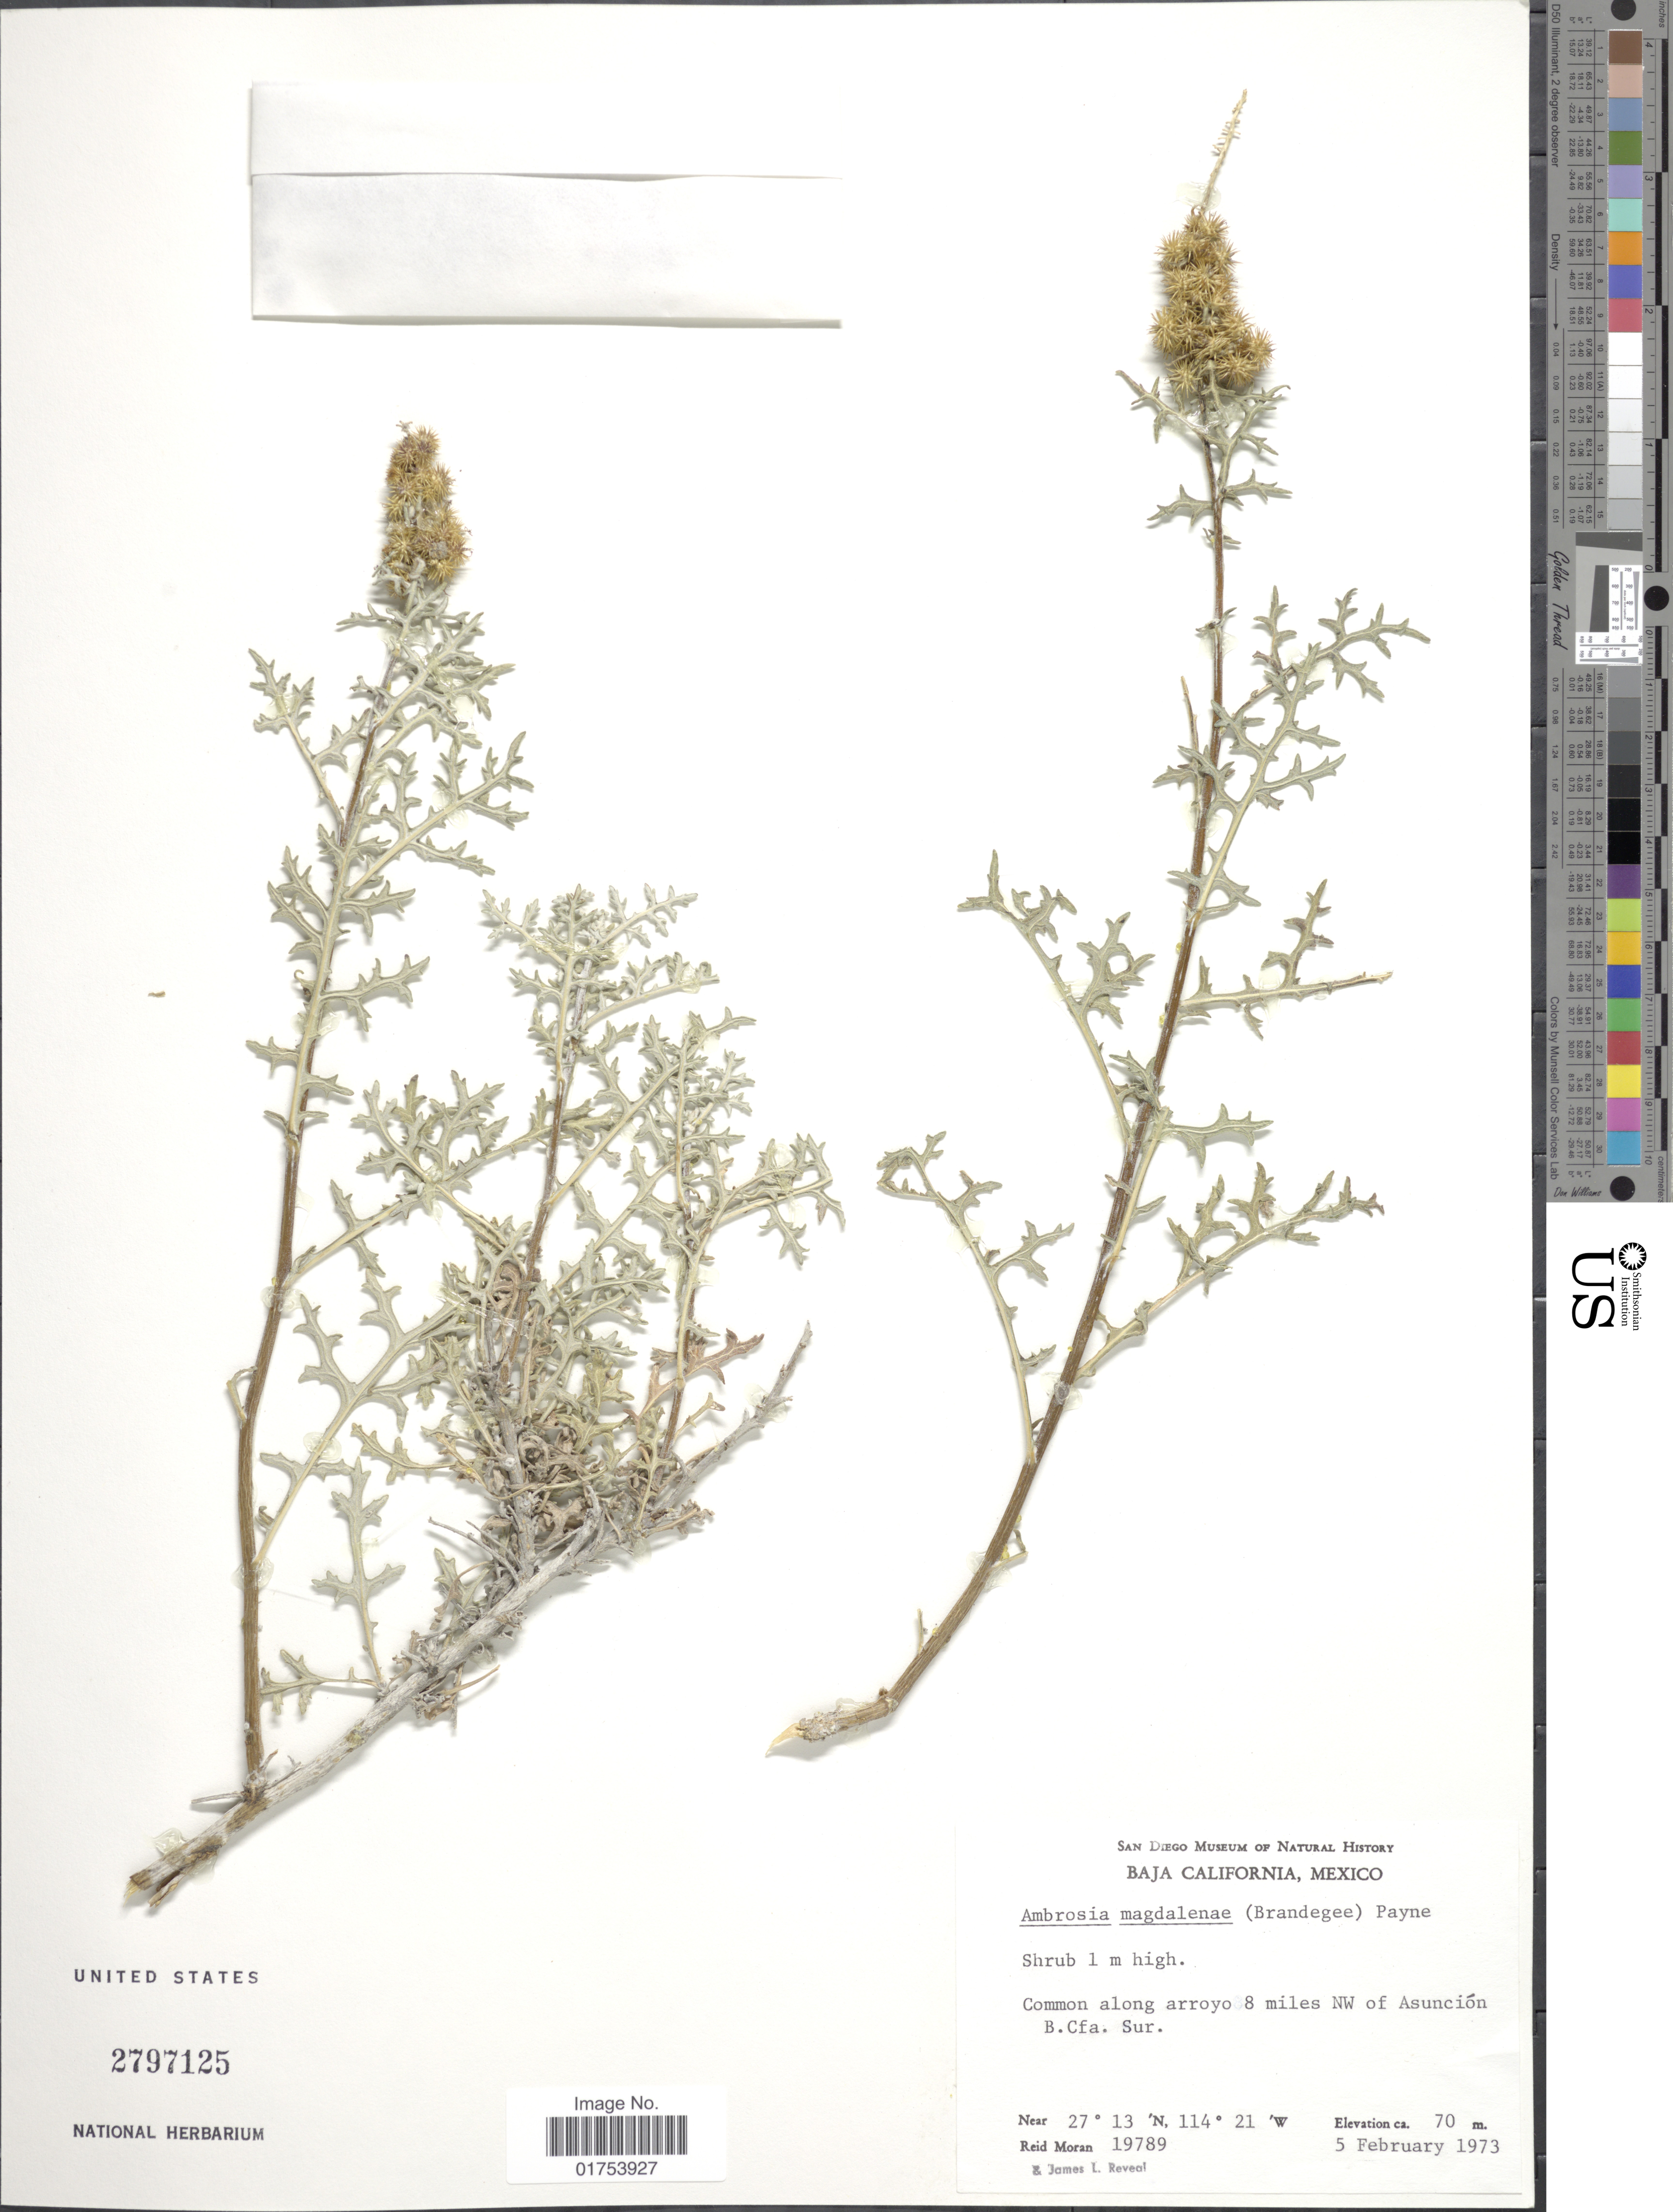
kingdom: Plantae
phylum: Tracheophyta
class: Magnoliopsida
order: Asterales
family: Asteraceae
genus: Ambrosia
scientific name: Ambrosia magdalenae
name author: Brandegee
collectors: R. V. Moran & J. L. Reveal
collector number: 19789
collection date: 1973-02-05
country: Mexico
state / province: Baja California Sur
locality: Baja California, Common along arroyo 8 miles NW of Asuncion B. Cfa. Sur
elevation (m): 70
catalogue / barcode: US 2797125